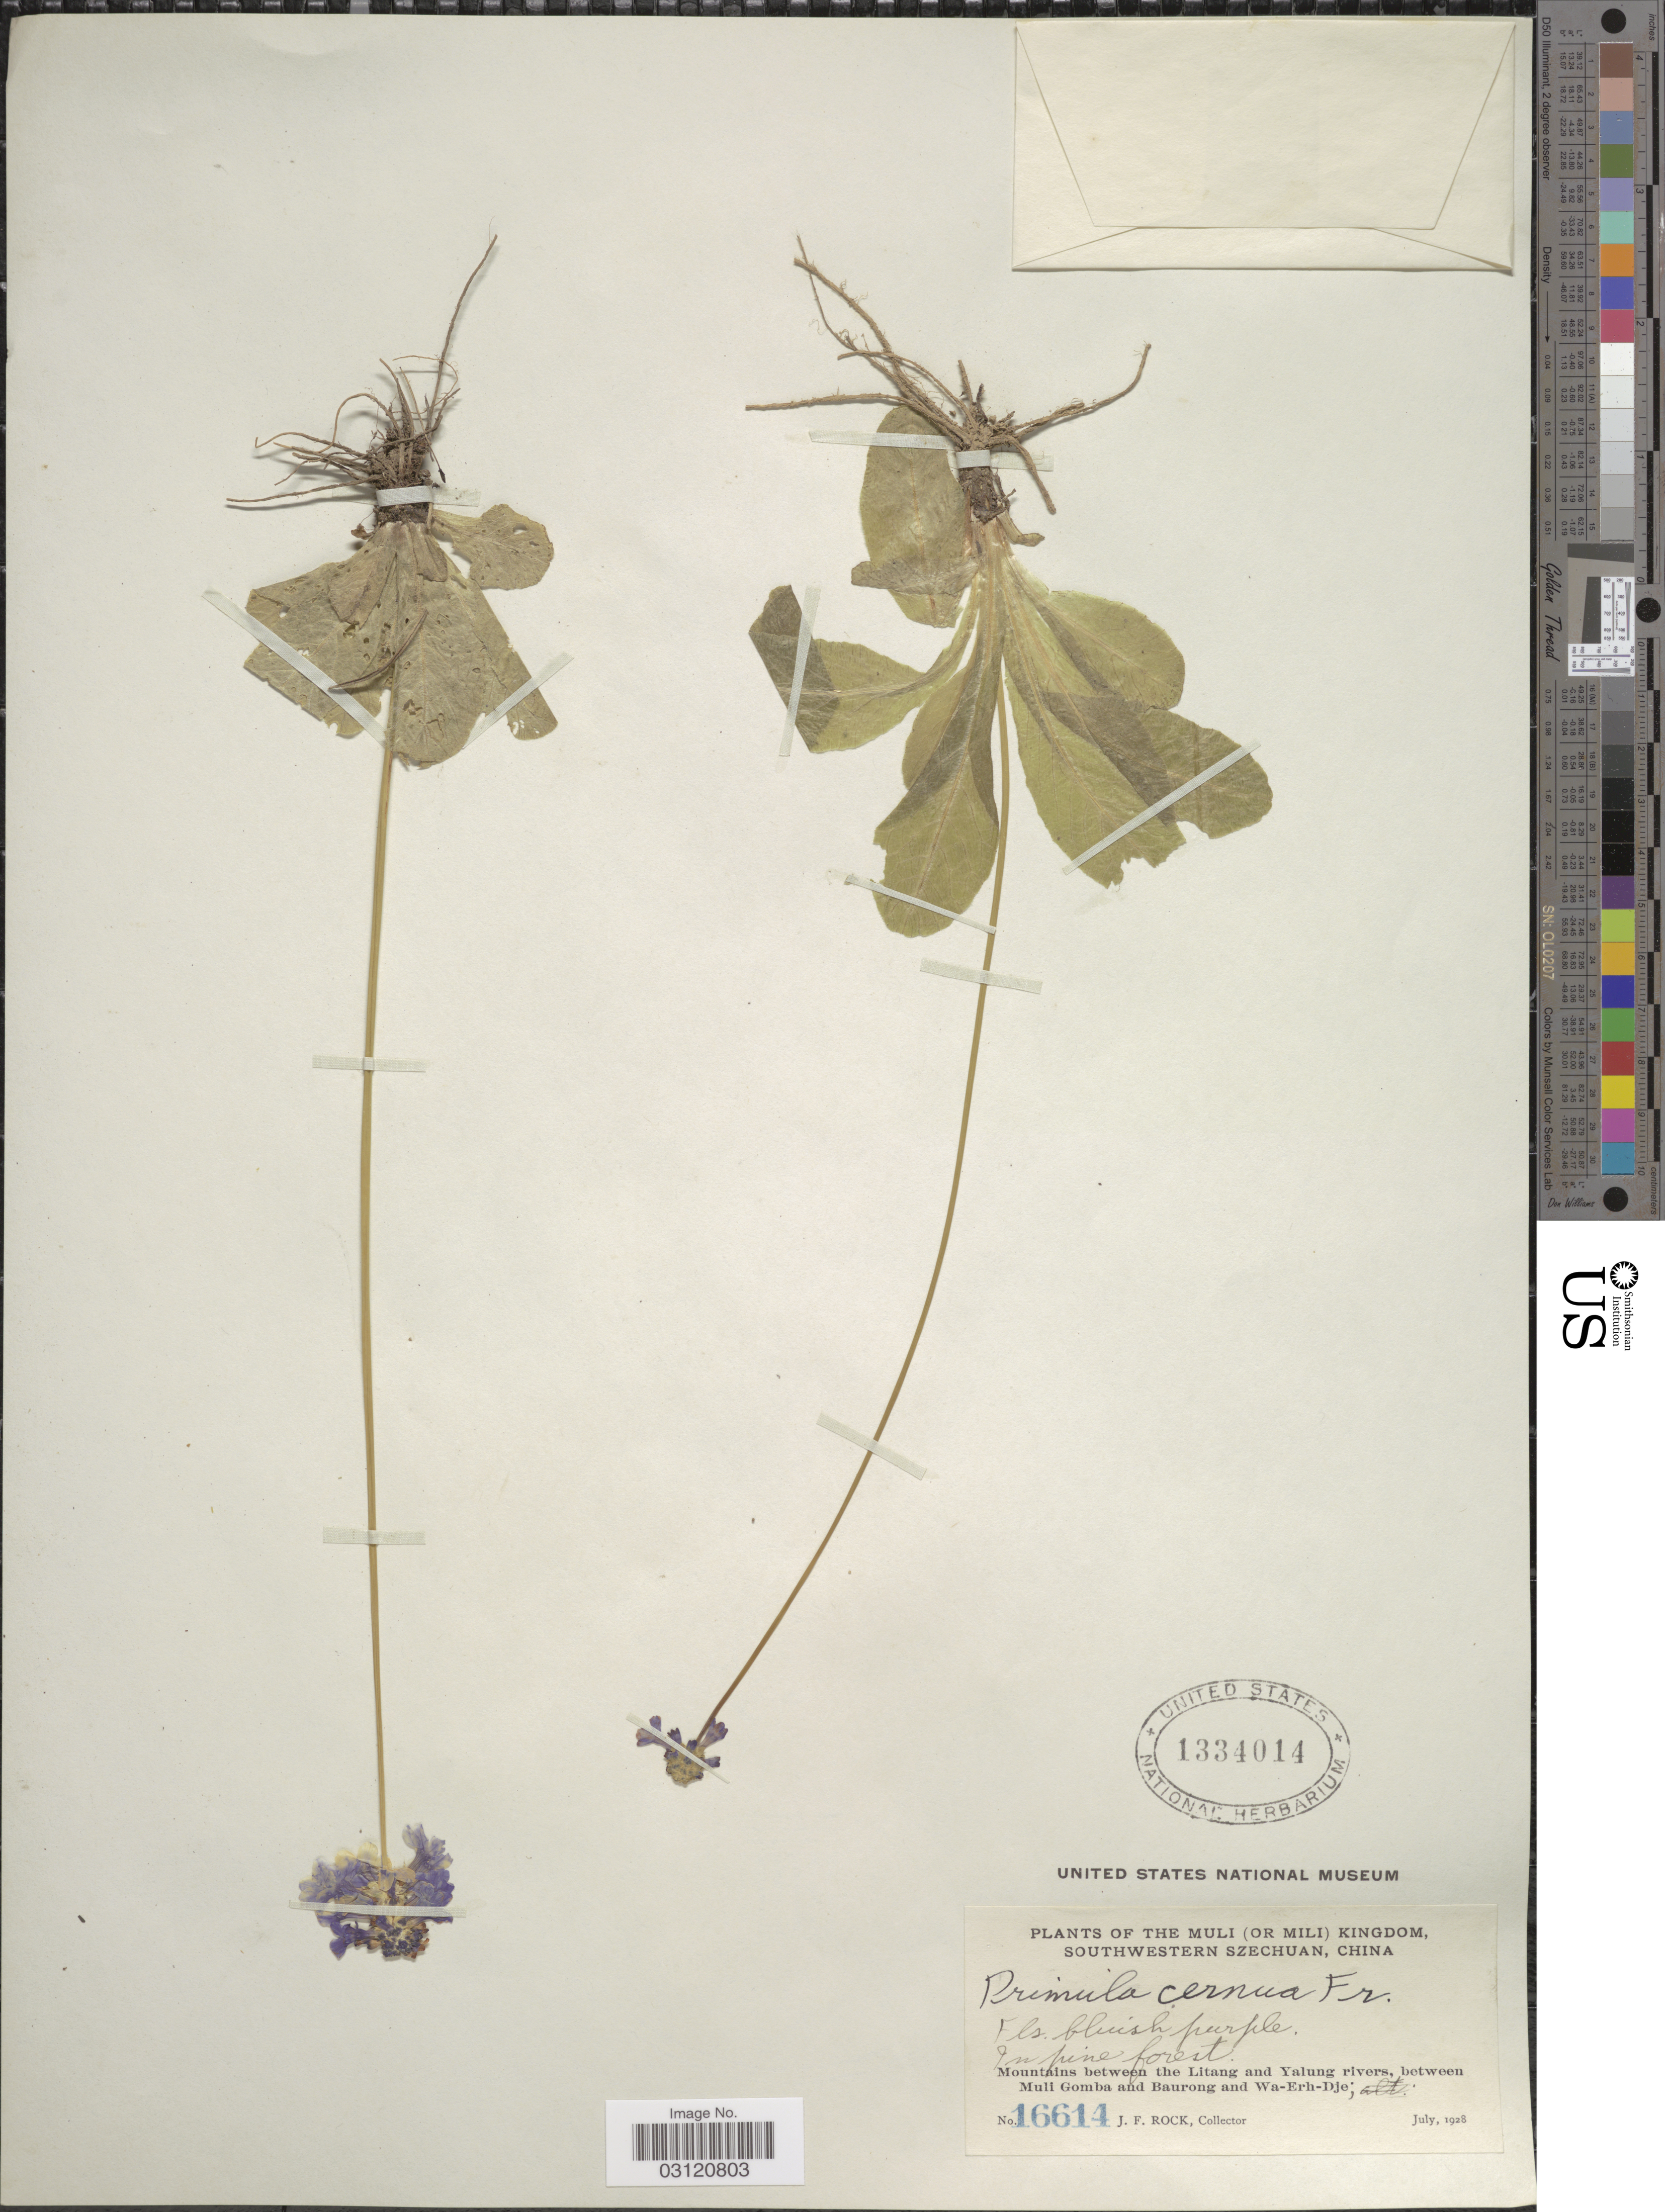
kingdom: Plantae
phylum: Tracheophyta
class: Magnoliopsida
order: Ericales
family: Primulaceae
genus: Primula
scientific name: Primula cernua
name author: Franch.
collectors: J. Rock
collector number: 16614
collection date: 1928-07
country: China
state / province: Sichuan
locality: The Muli (or Mili) Kingdom, Southwestern Szechuan. Mountains between the Litang and Yalung rivers, between Muli Gomba and Baurong and Wa-Erh-Dje.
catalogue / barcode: US 1334014